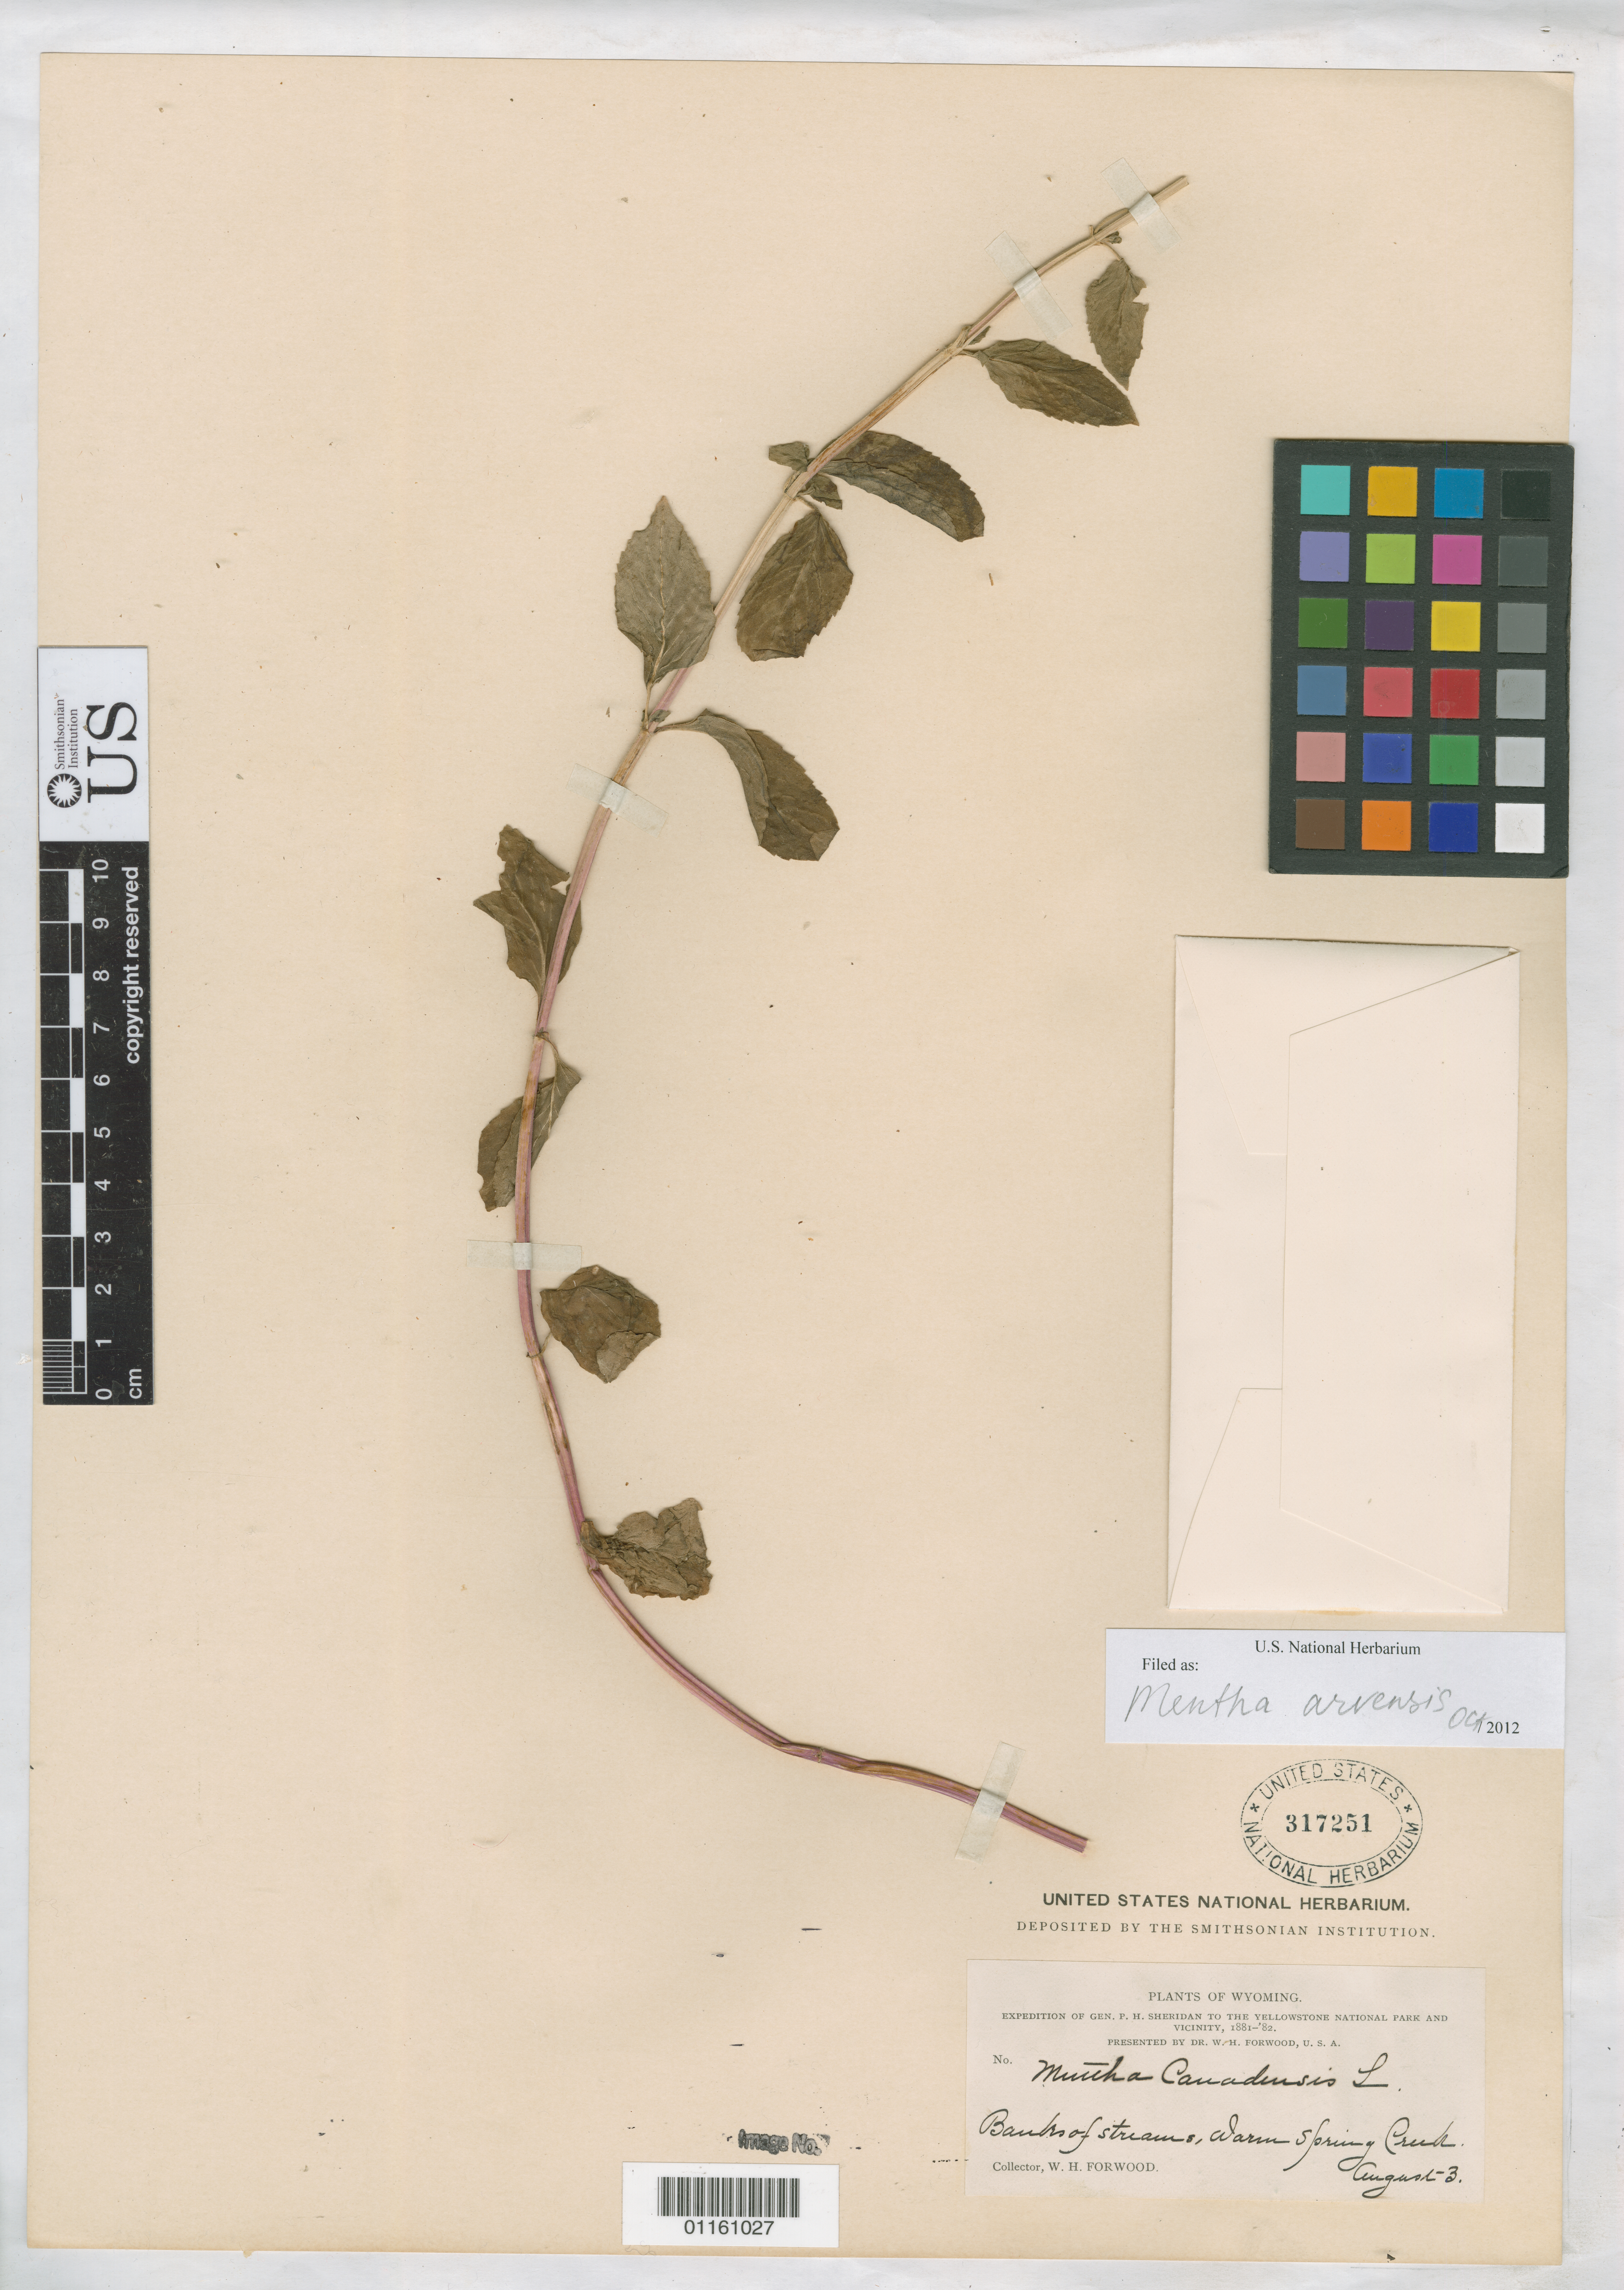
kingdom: Plantae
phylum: Tracheophyta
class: Magnoliopsida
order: Lamiales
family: Lamiaceae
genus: Mentha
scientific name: Mentha arvensis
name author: L.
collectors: W. Forwood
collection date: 1881-08-03 or 1882-08-03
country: United States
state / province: Wyoming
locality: Warm Spring Creek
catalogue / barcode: US 317251